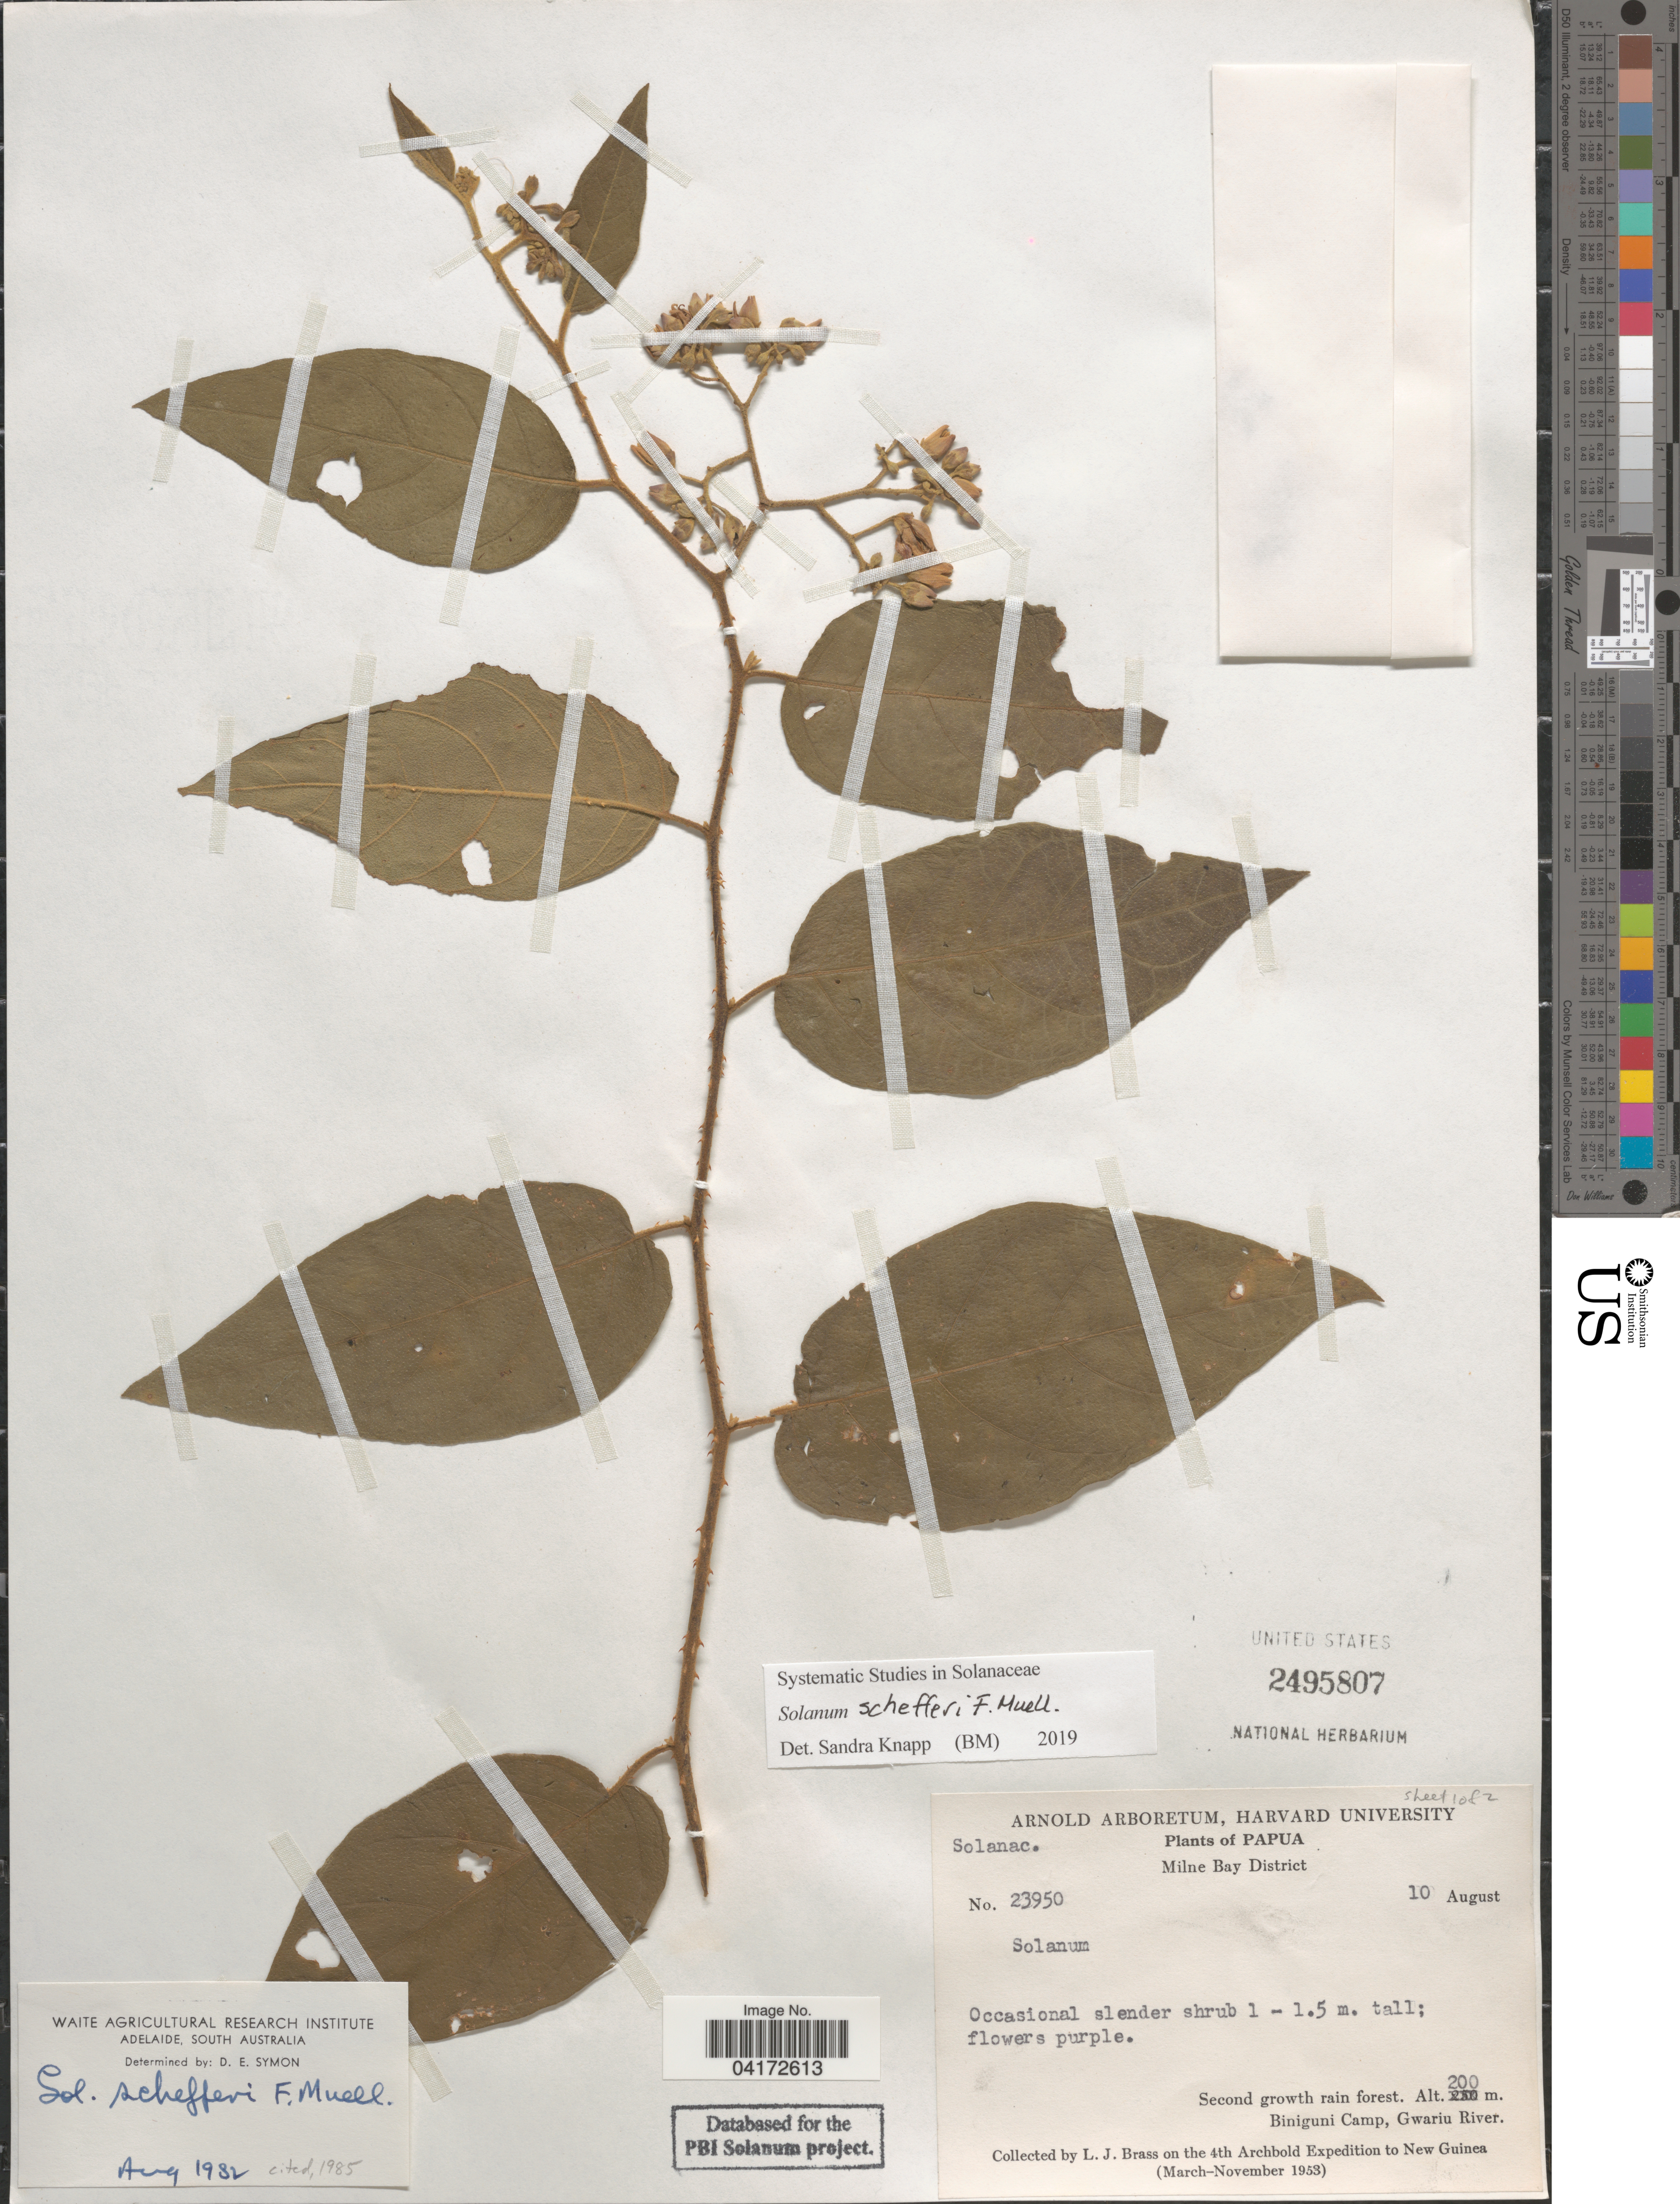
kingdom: Plantae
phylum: Tracheophyta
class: Magnoliopsida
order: Solanales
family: Solanaceae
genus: Solanum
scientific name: Solanum schefferi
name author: F. Muell.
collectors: L. J. Brass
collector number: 23950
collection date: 1953-08-10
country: Papua New Guinea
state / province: Milne Bay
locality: Papua. Milne Bay District. Second growth rain forest. Biniguni Camp, Gwariu River. 4th Archbold Expedition to New Guinea (March-November 1953).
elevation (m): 200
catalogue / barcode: US 2495807